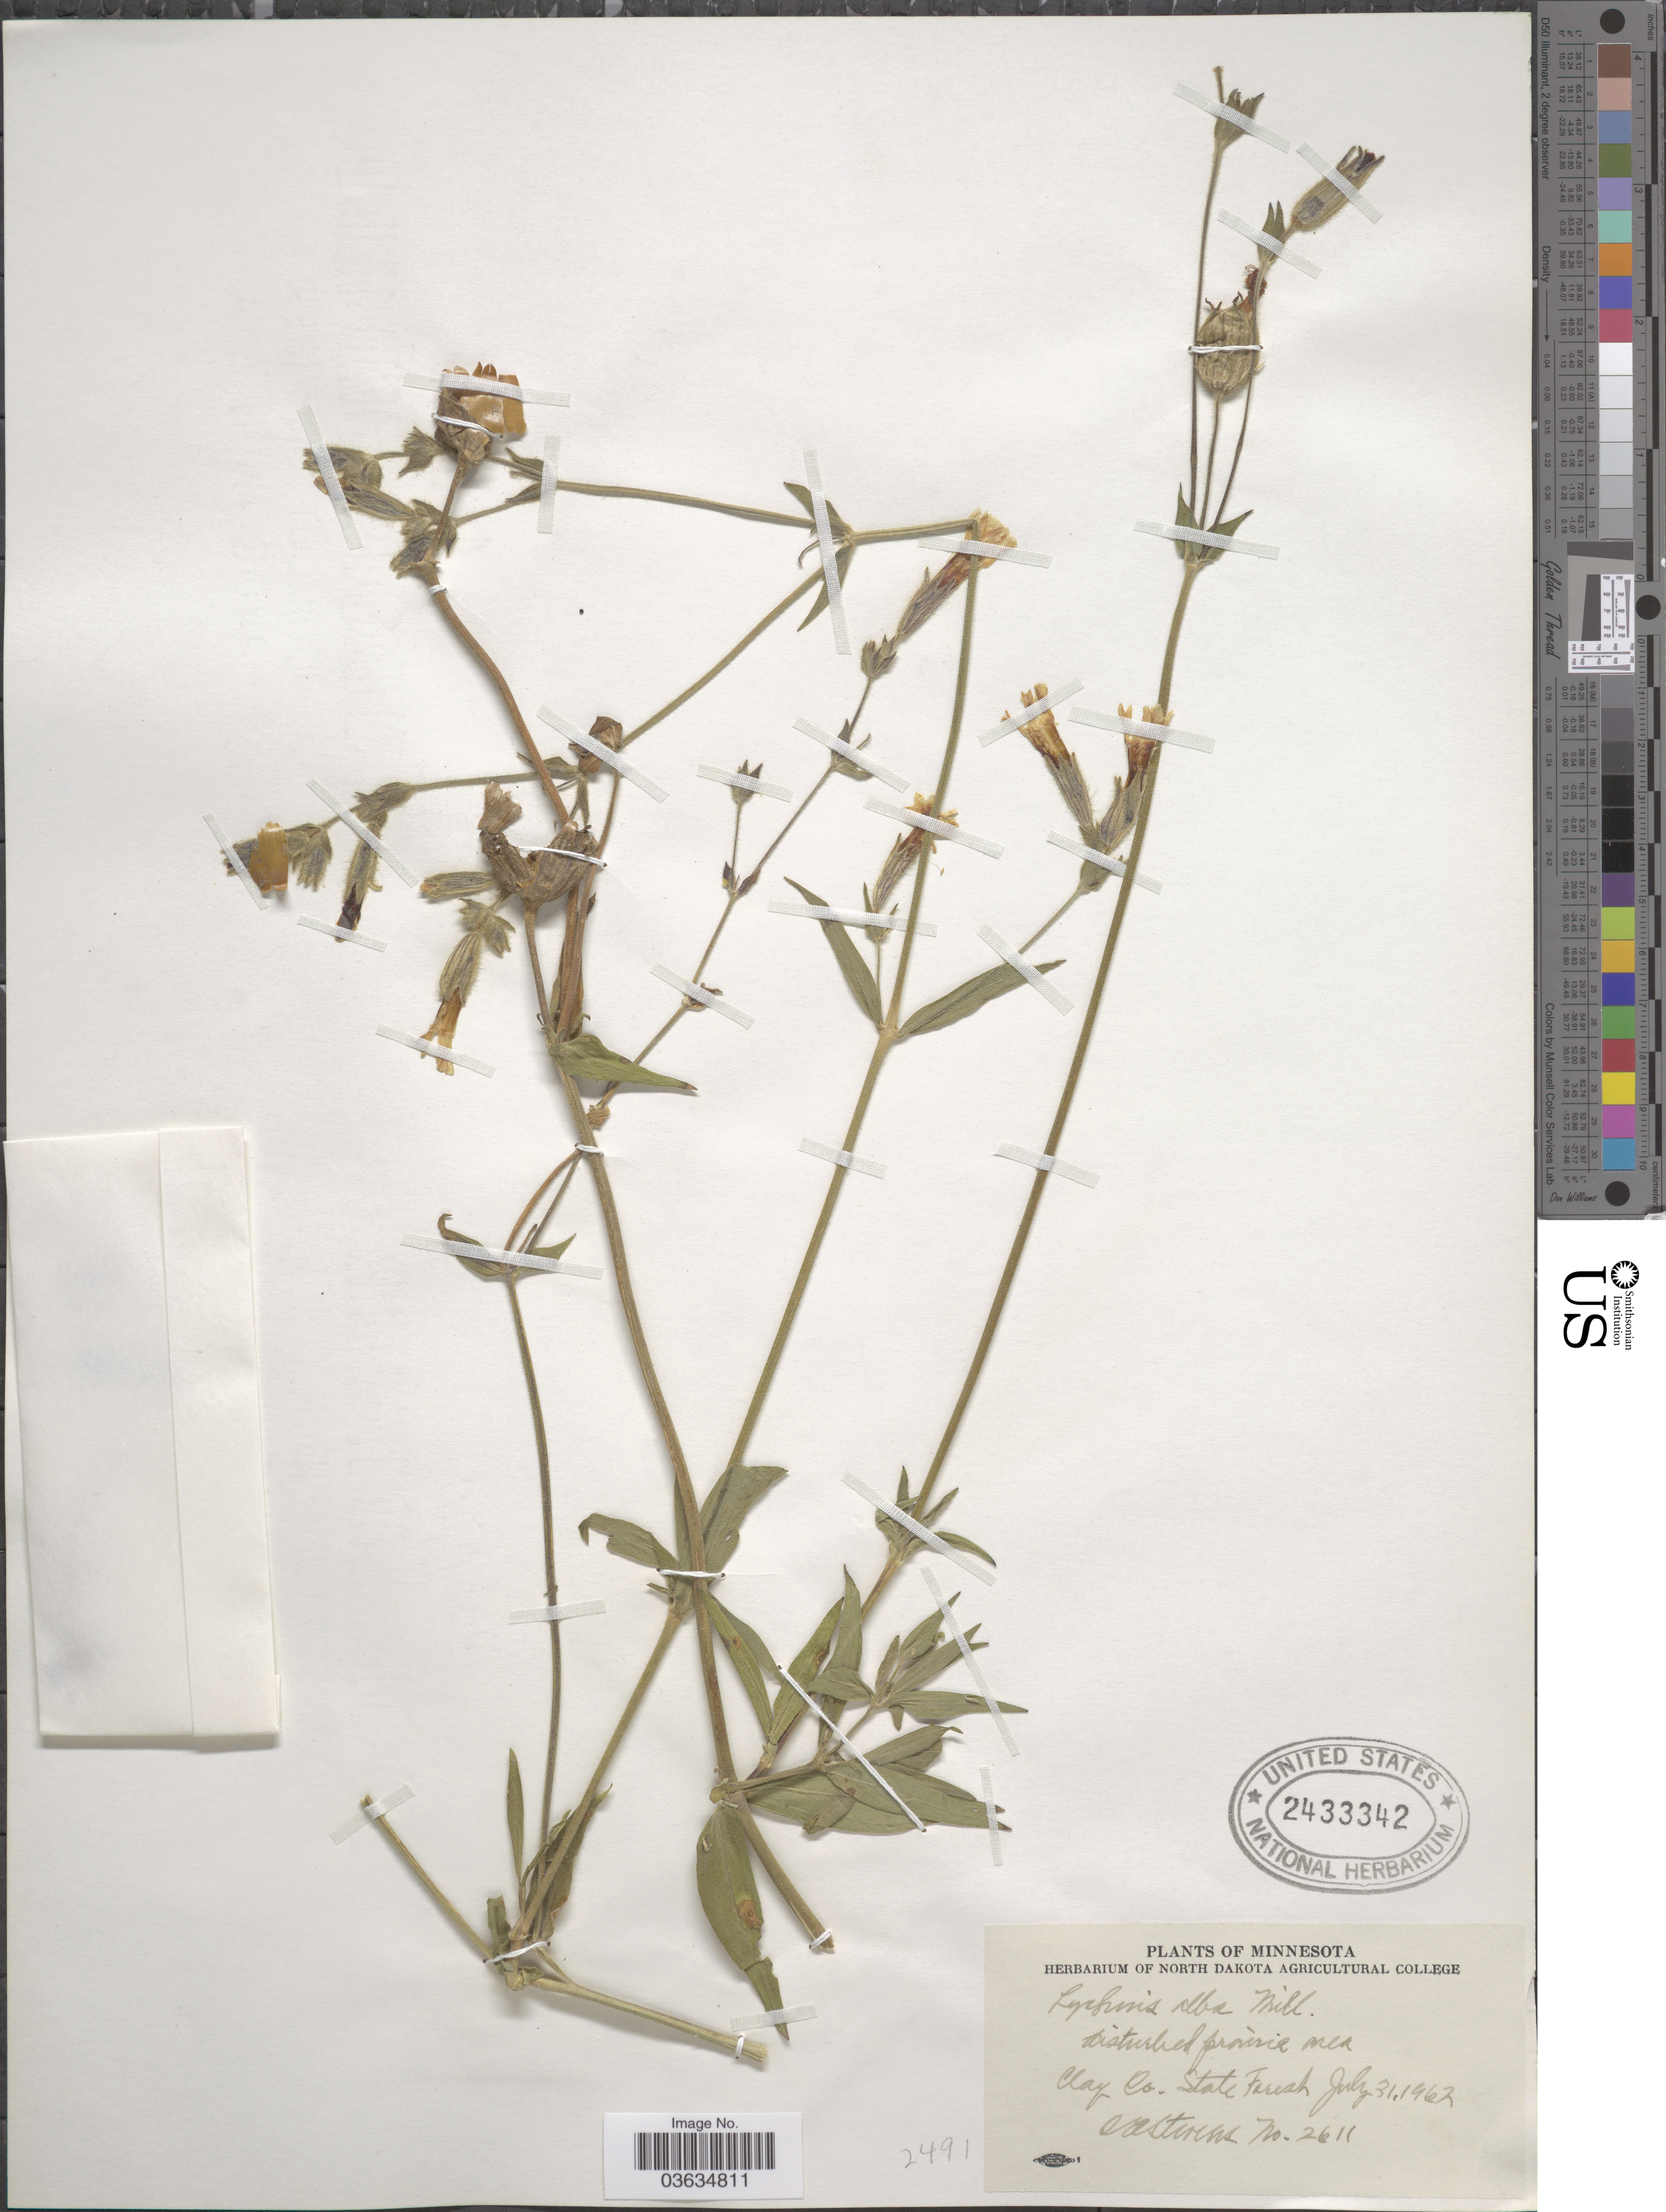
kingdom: Plantae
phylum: Tracheophyta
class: Magnoliopsida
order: Caryophyllales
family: Caryophyllaceae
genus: Silene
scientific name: Silene latifolia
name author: Poir.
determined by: Strong, Mark T., (BOT), Smithsonian Institution - National Museum of Natural History (UNITED STATES)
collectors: O. A. Stevens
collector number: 2611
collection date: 1962-07-31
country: United States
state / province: Minnesota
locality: Clay Co. State Forest.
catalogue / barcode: US 2433342